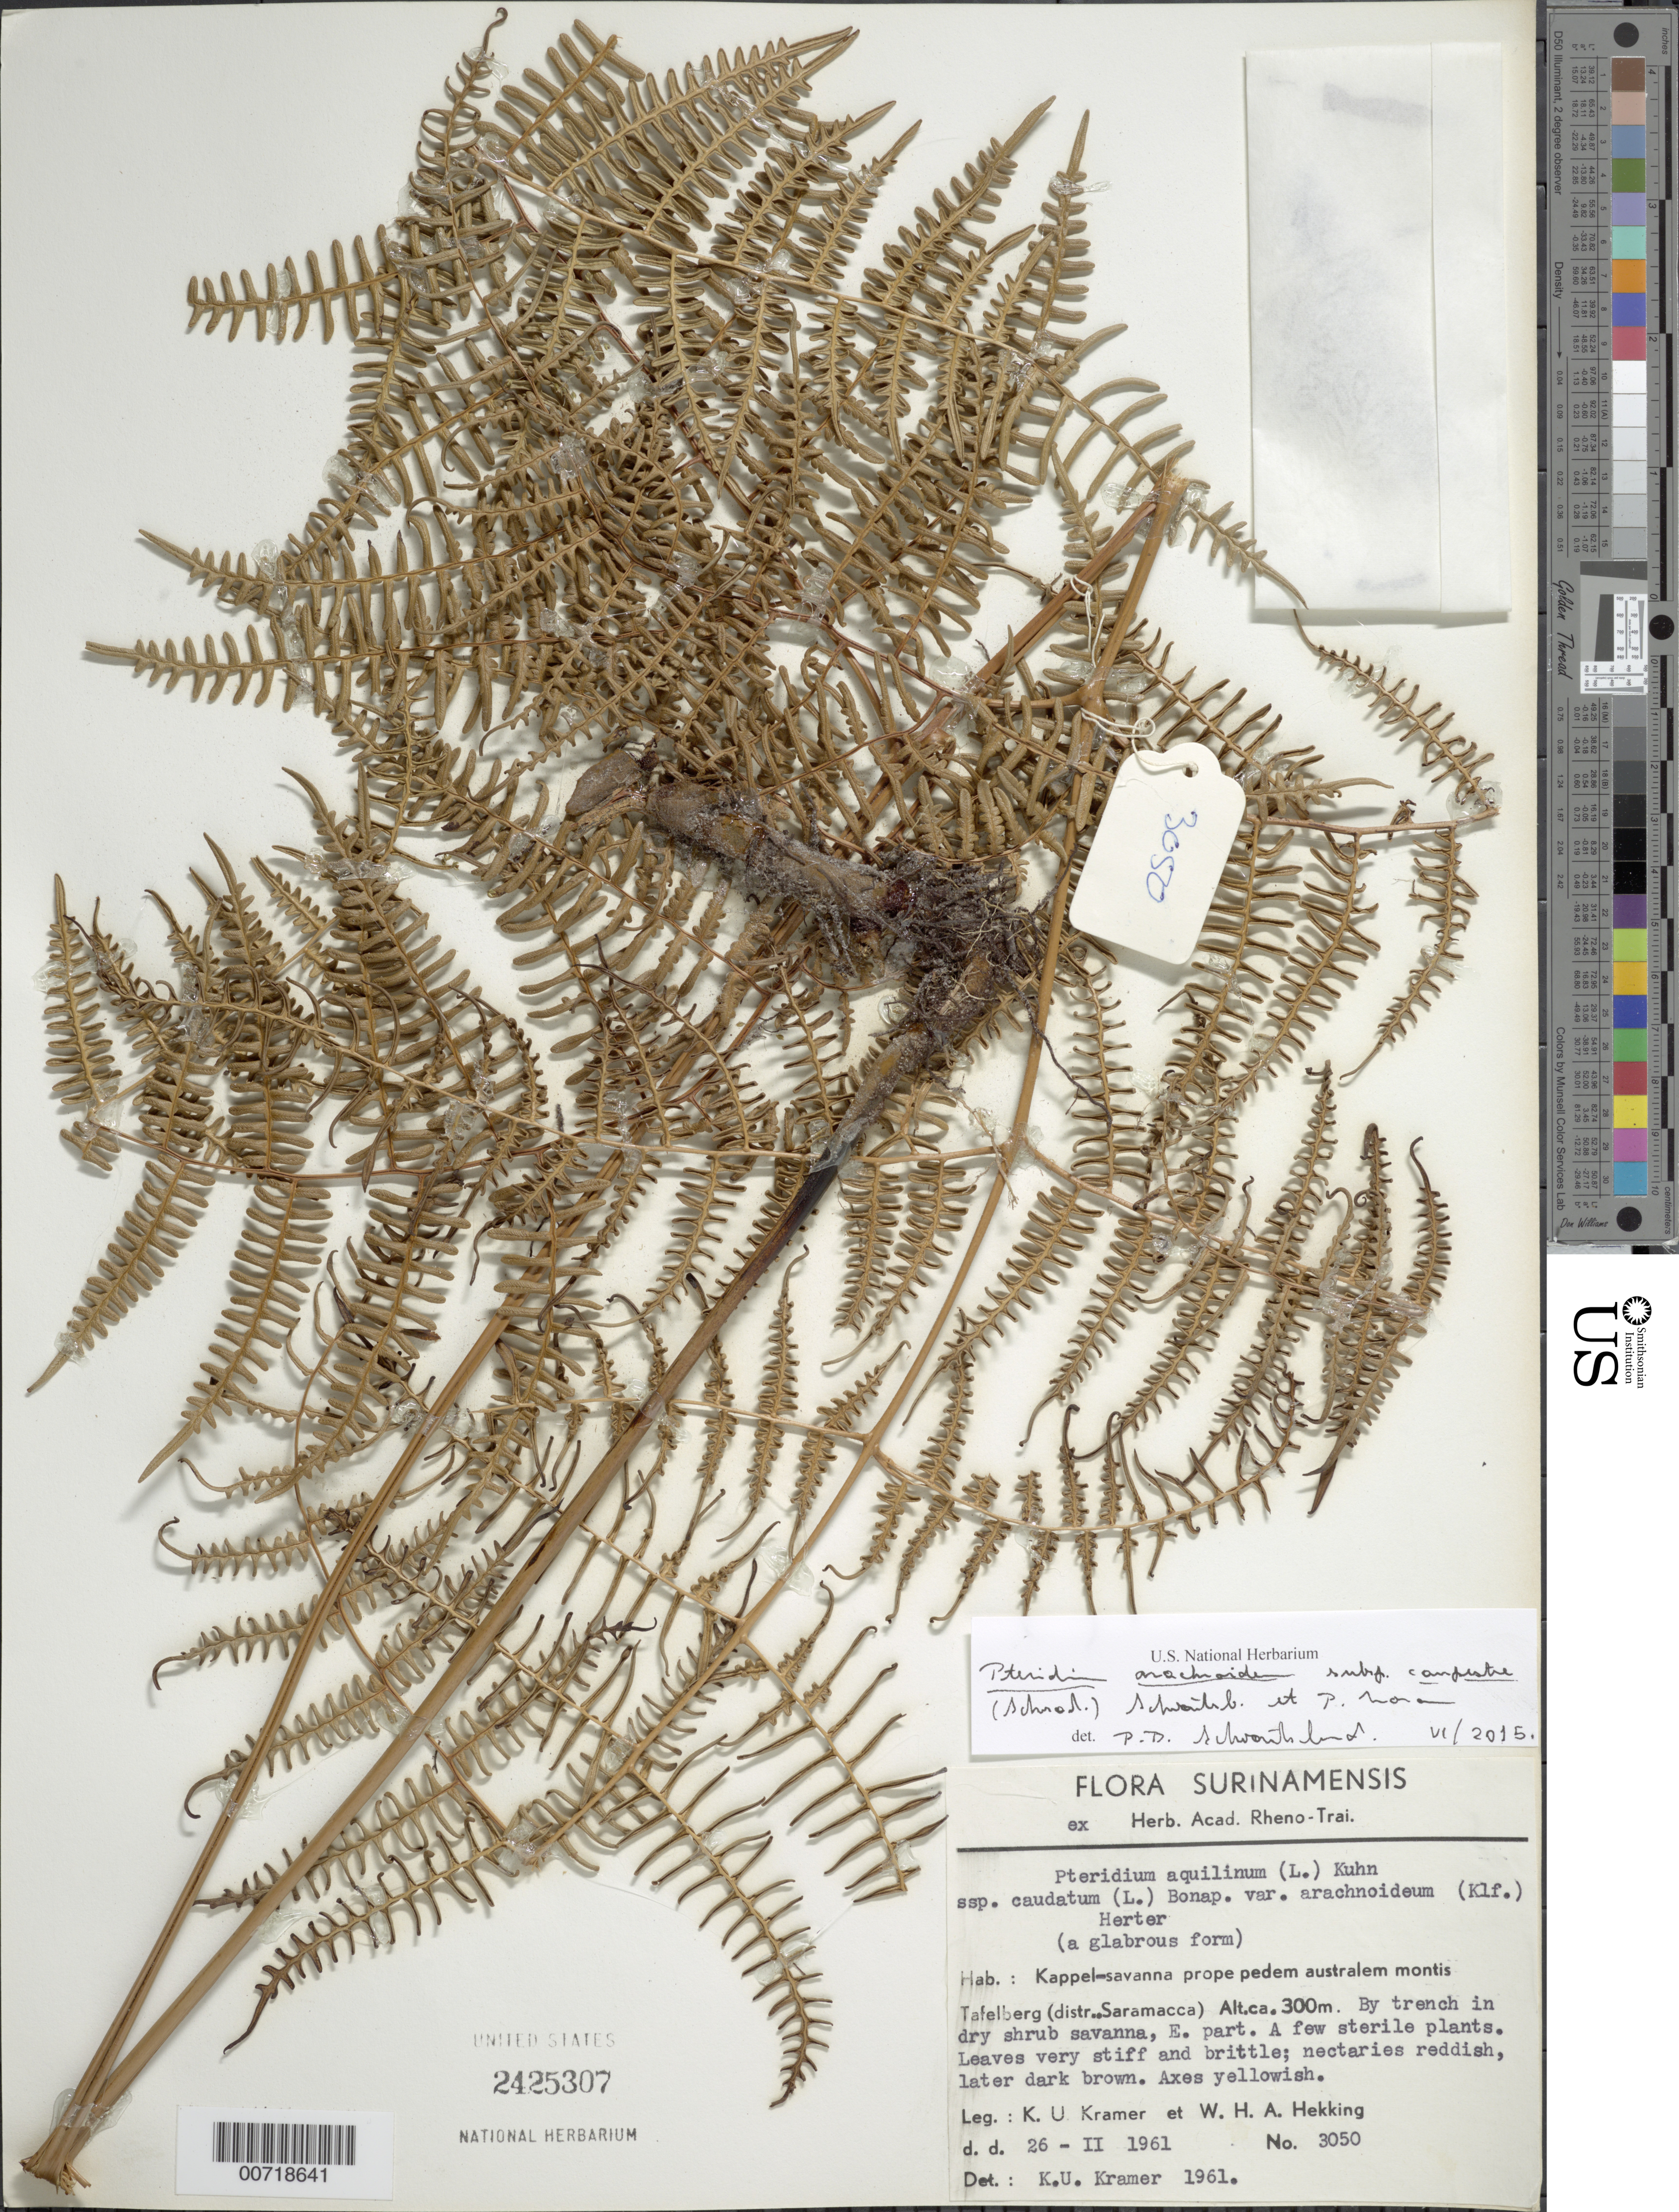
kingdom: Plantae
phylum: Tracheophyta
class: Polypodiopsida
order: Polypodiales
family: Dennstaedtiaceae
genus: Pteridium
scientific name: Pteridium arachnoideum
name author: (Kaulf.) Maxon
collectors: K. U. Kramer & W. H. A. Hekking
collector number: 3050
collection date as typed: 26-Feb-61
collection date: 1961-02-26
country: Suriname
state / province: Saramacca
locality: Kappelsavanna, 10 km S of Tafelberg, near south foot of the mountain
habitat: Dry shrub savanna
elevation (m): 300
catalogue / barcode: US 2425307